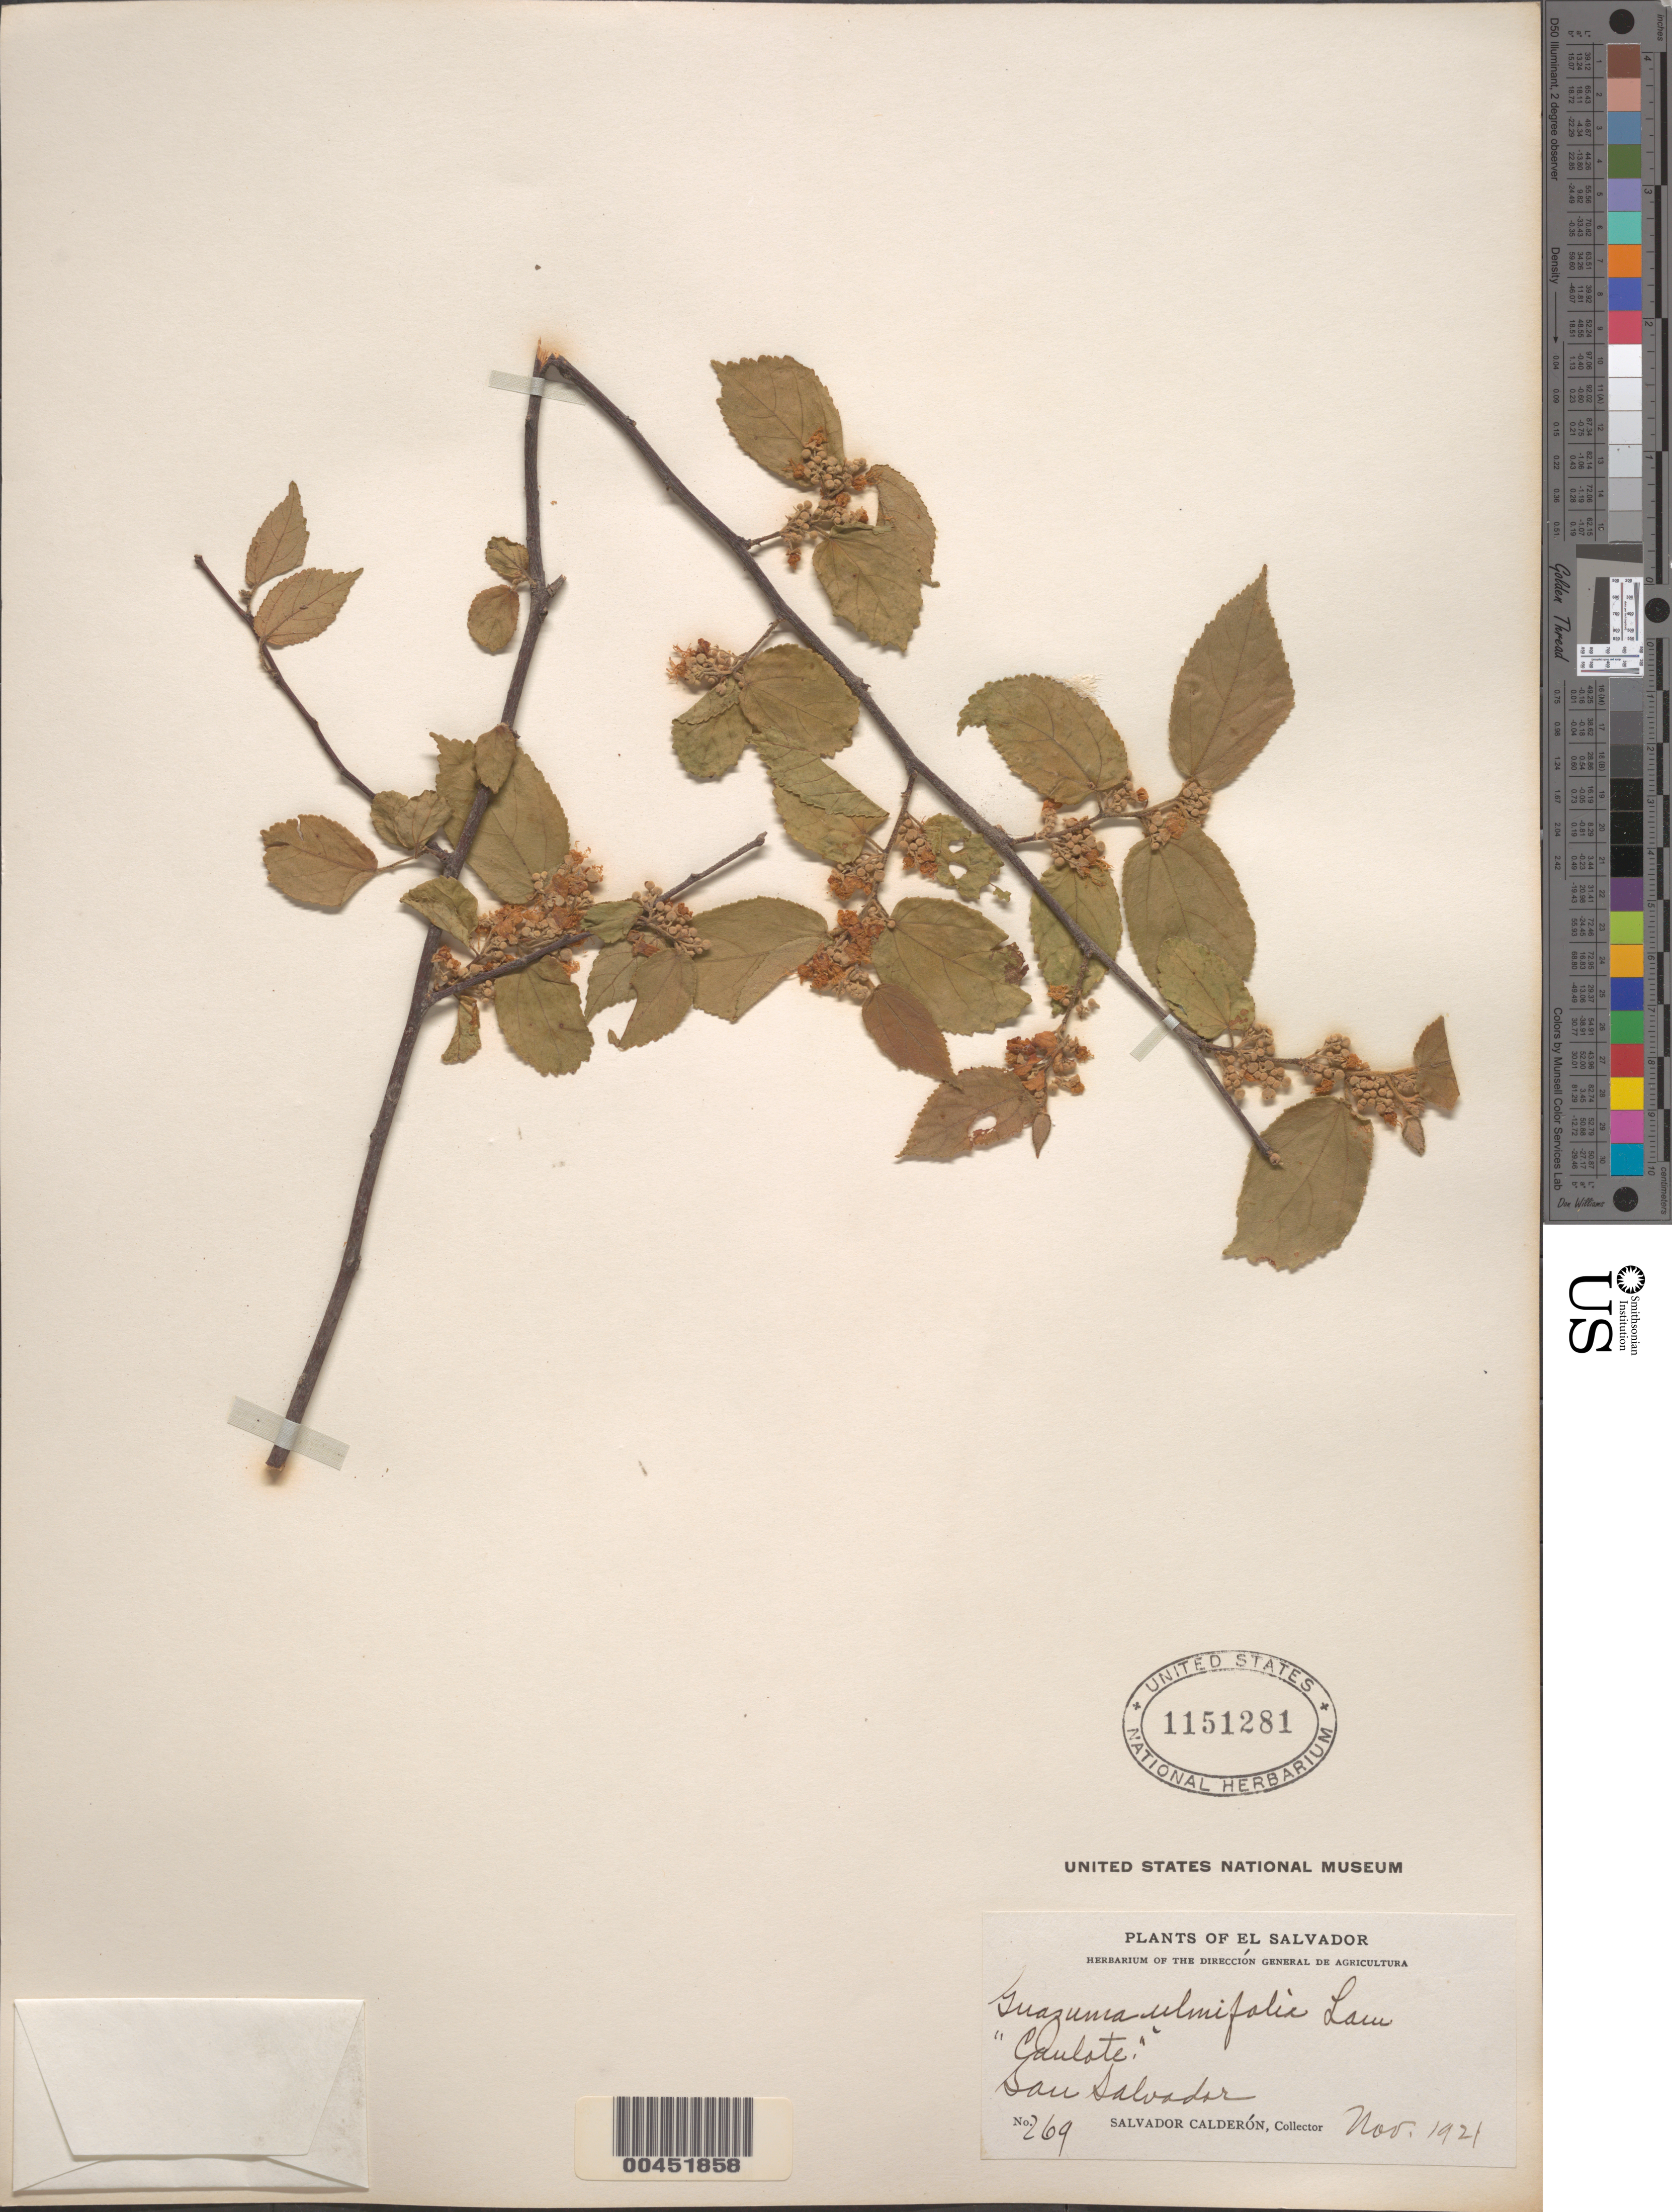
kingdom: Plantae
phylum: Tracheophyta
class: Magnoliopsida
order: Malvales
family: Malvaceae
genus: Guazuma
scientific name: Guazuma ulmifolia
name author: Lam.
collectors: S. Calderón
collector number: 269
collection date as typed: Nov 1921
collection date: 1921-11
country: El Salvador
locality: San Salvador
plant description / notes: Common name: Caulote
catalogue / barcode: US 1151281